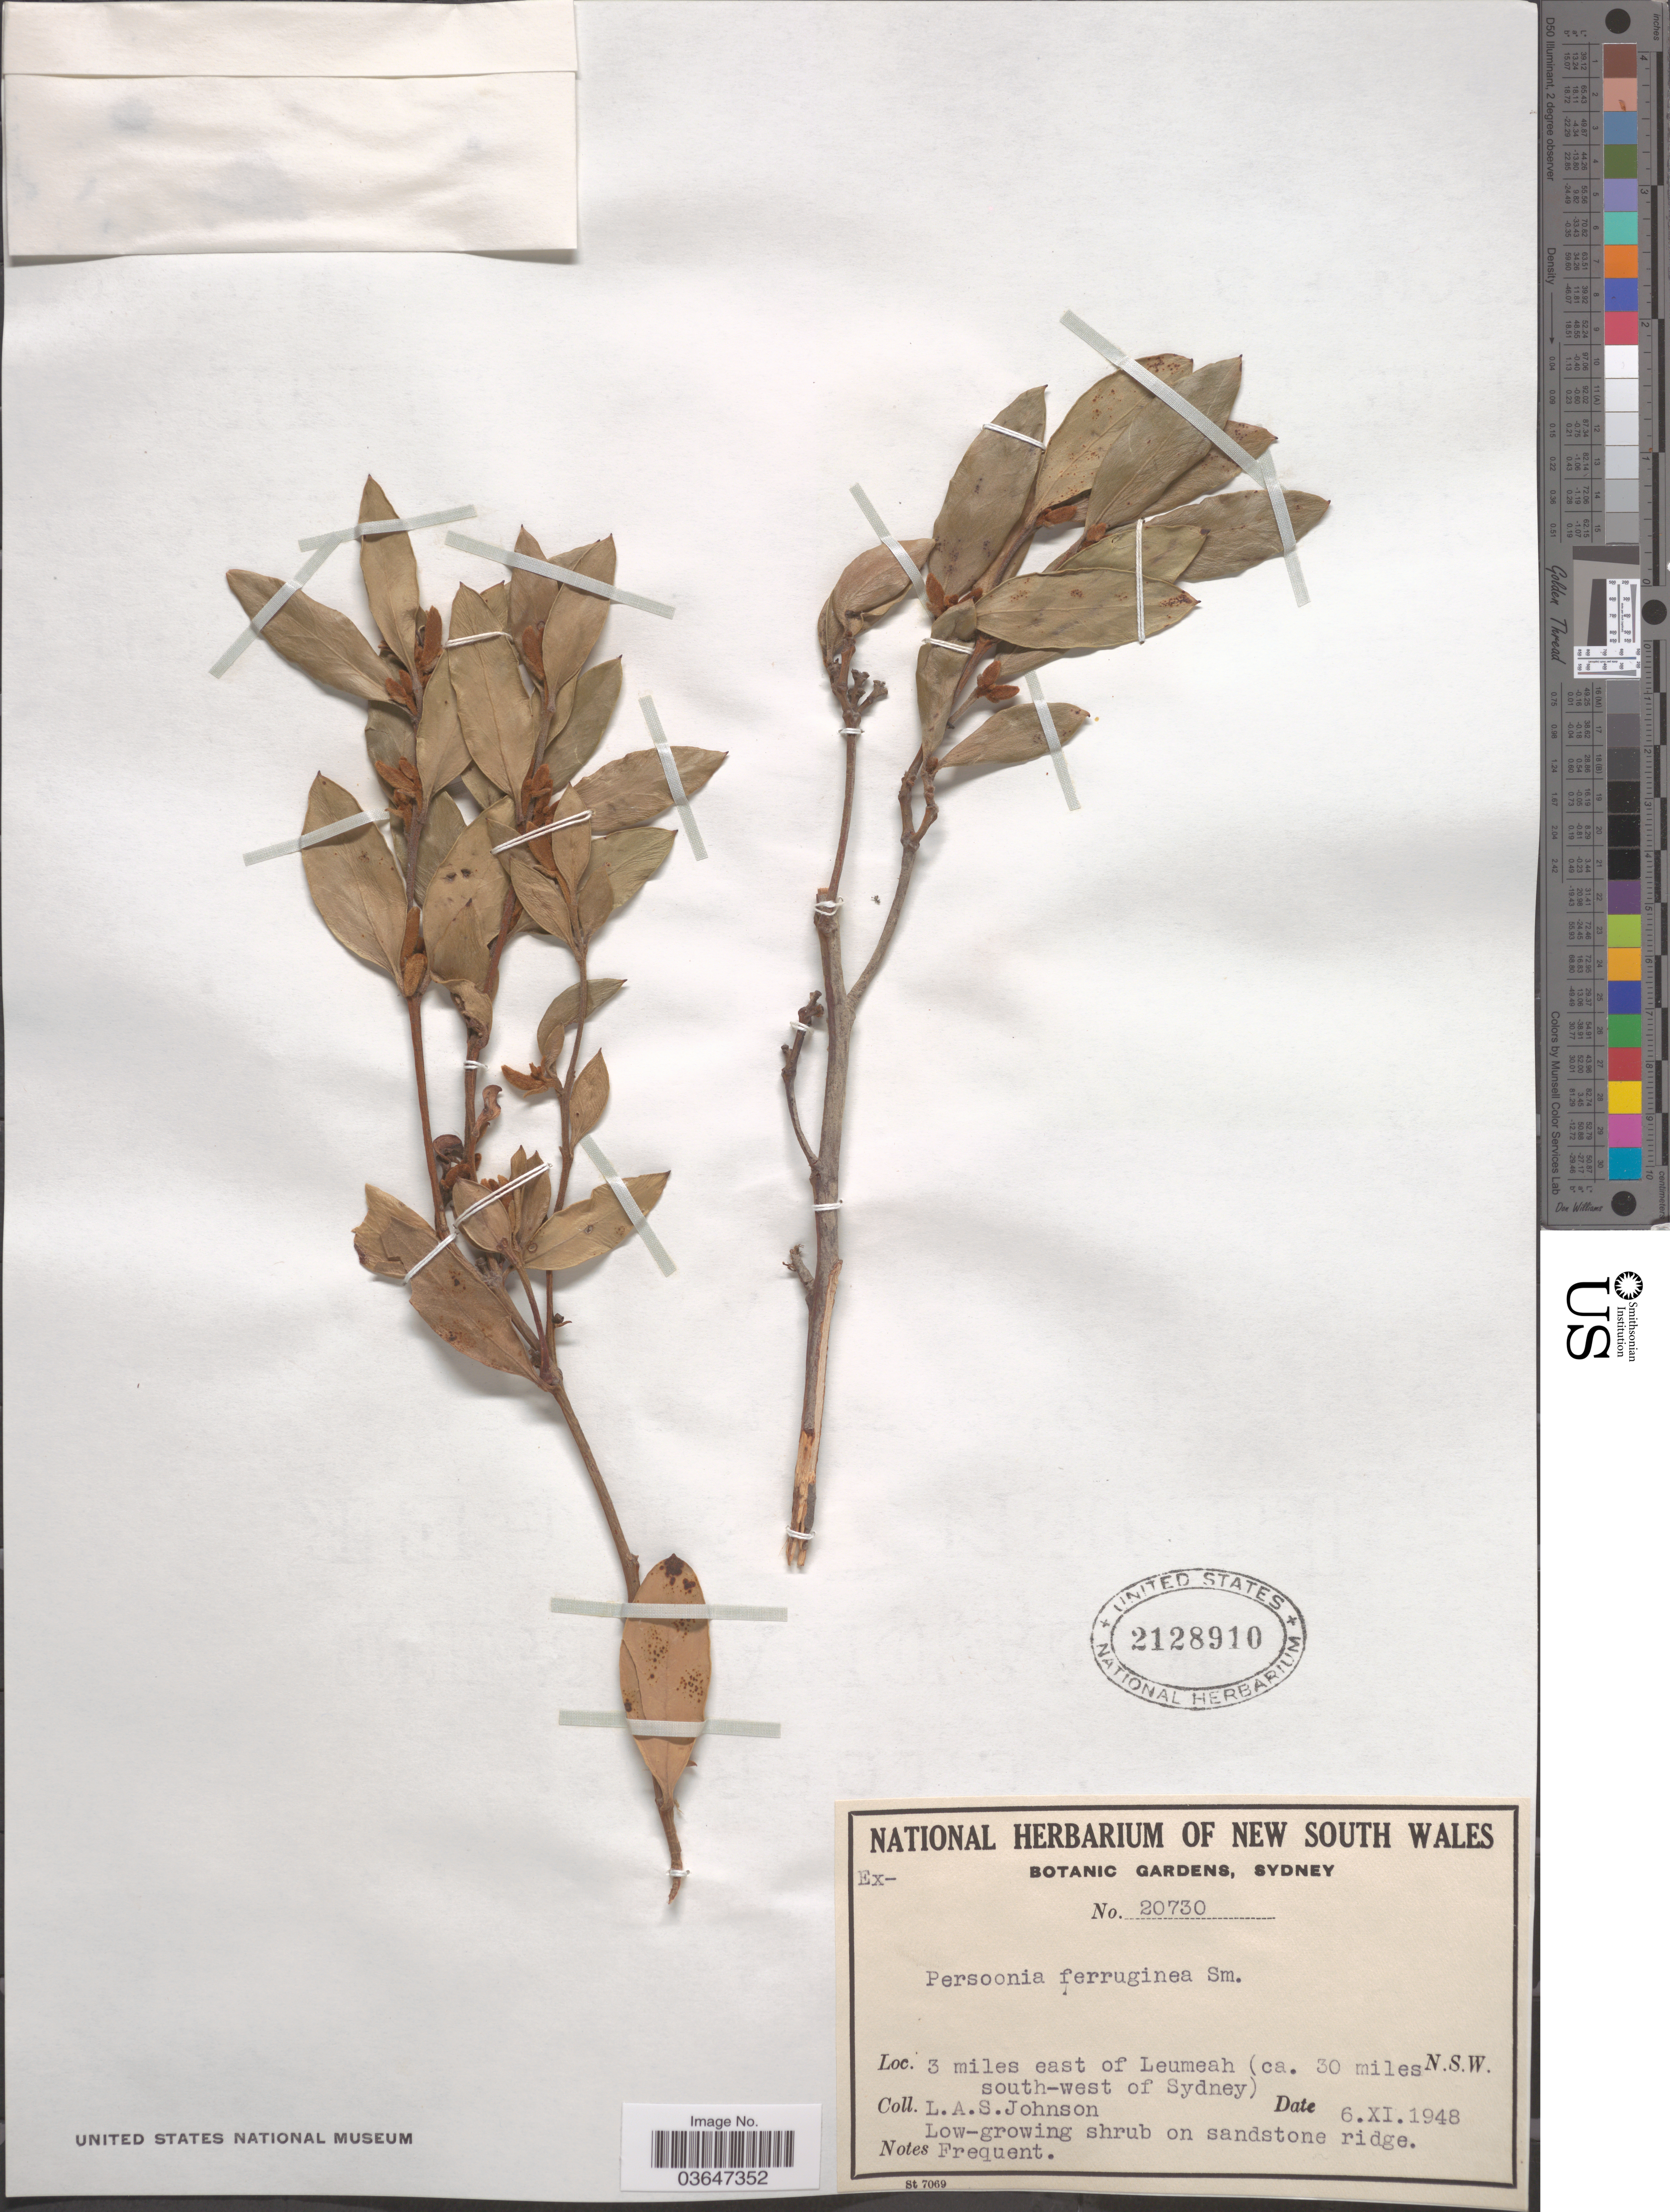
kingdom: Plantae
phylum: Tracheophyta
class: Magnoliopsida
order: Proteales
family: Proteaceae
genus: Persoonia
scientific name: Persoonia ferruginea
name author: Sm.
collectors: L. A. S. Johnson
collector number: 20730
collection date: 1948-11-06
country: Australia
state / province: New South Wales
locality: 3 miles east of Leumeah (ca. 30 miles south-west of Sydney).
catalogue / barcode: US 2128910